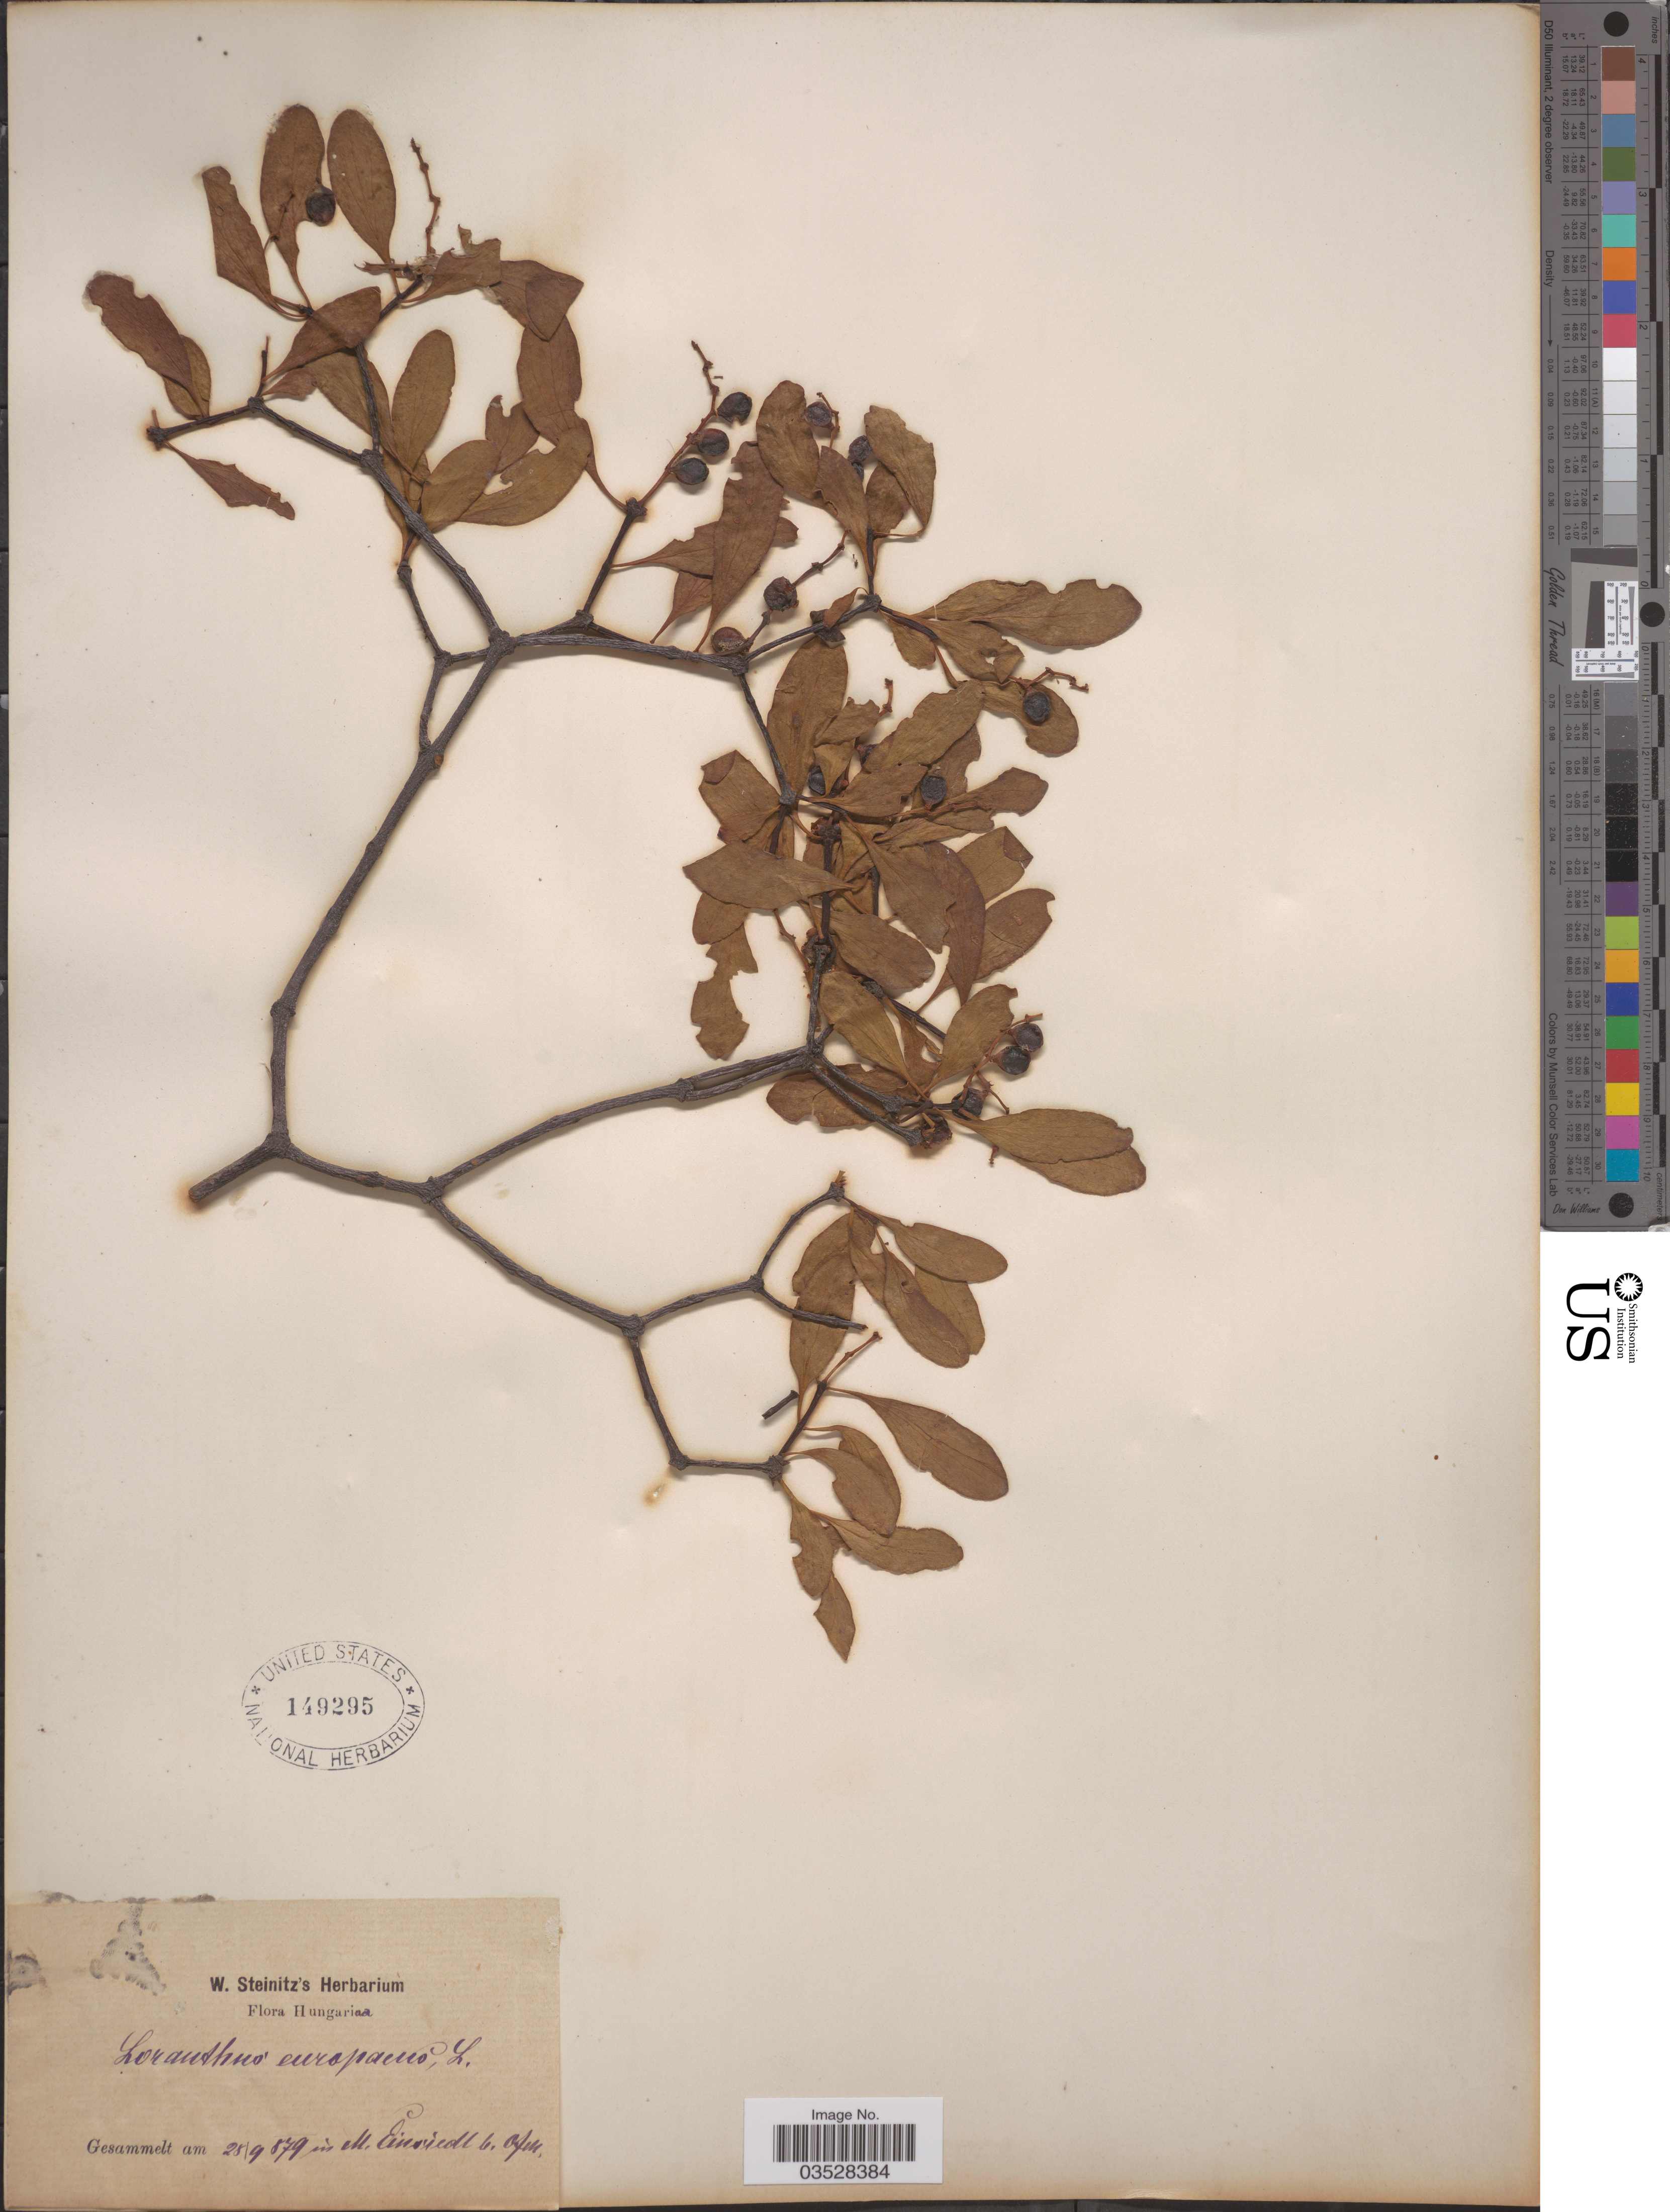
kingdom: Plantae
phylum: Tracheophyta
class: Magnoliopsida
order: Santalales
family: Loranthaceae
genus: Loranthus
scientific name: Loranthus europaeus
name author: Jacq.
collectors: W. Steinitz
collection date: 1879-09-28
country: Hungary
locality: In M. Einsiedl b. Ofen. [interpreted]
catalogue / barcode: US 149295